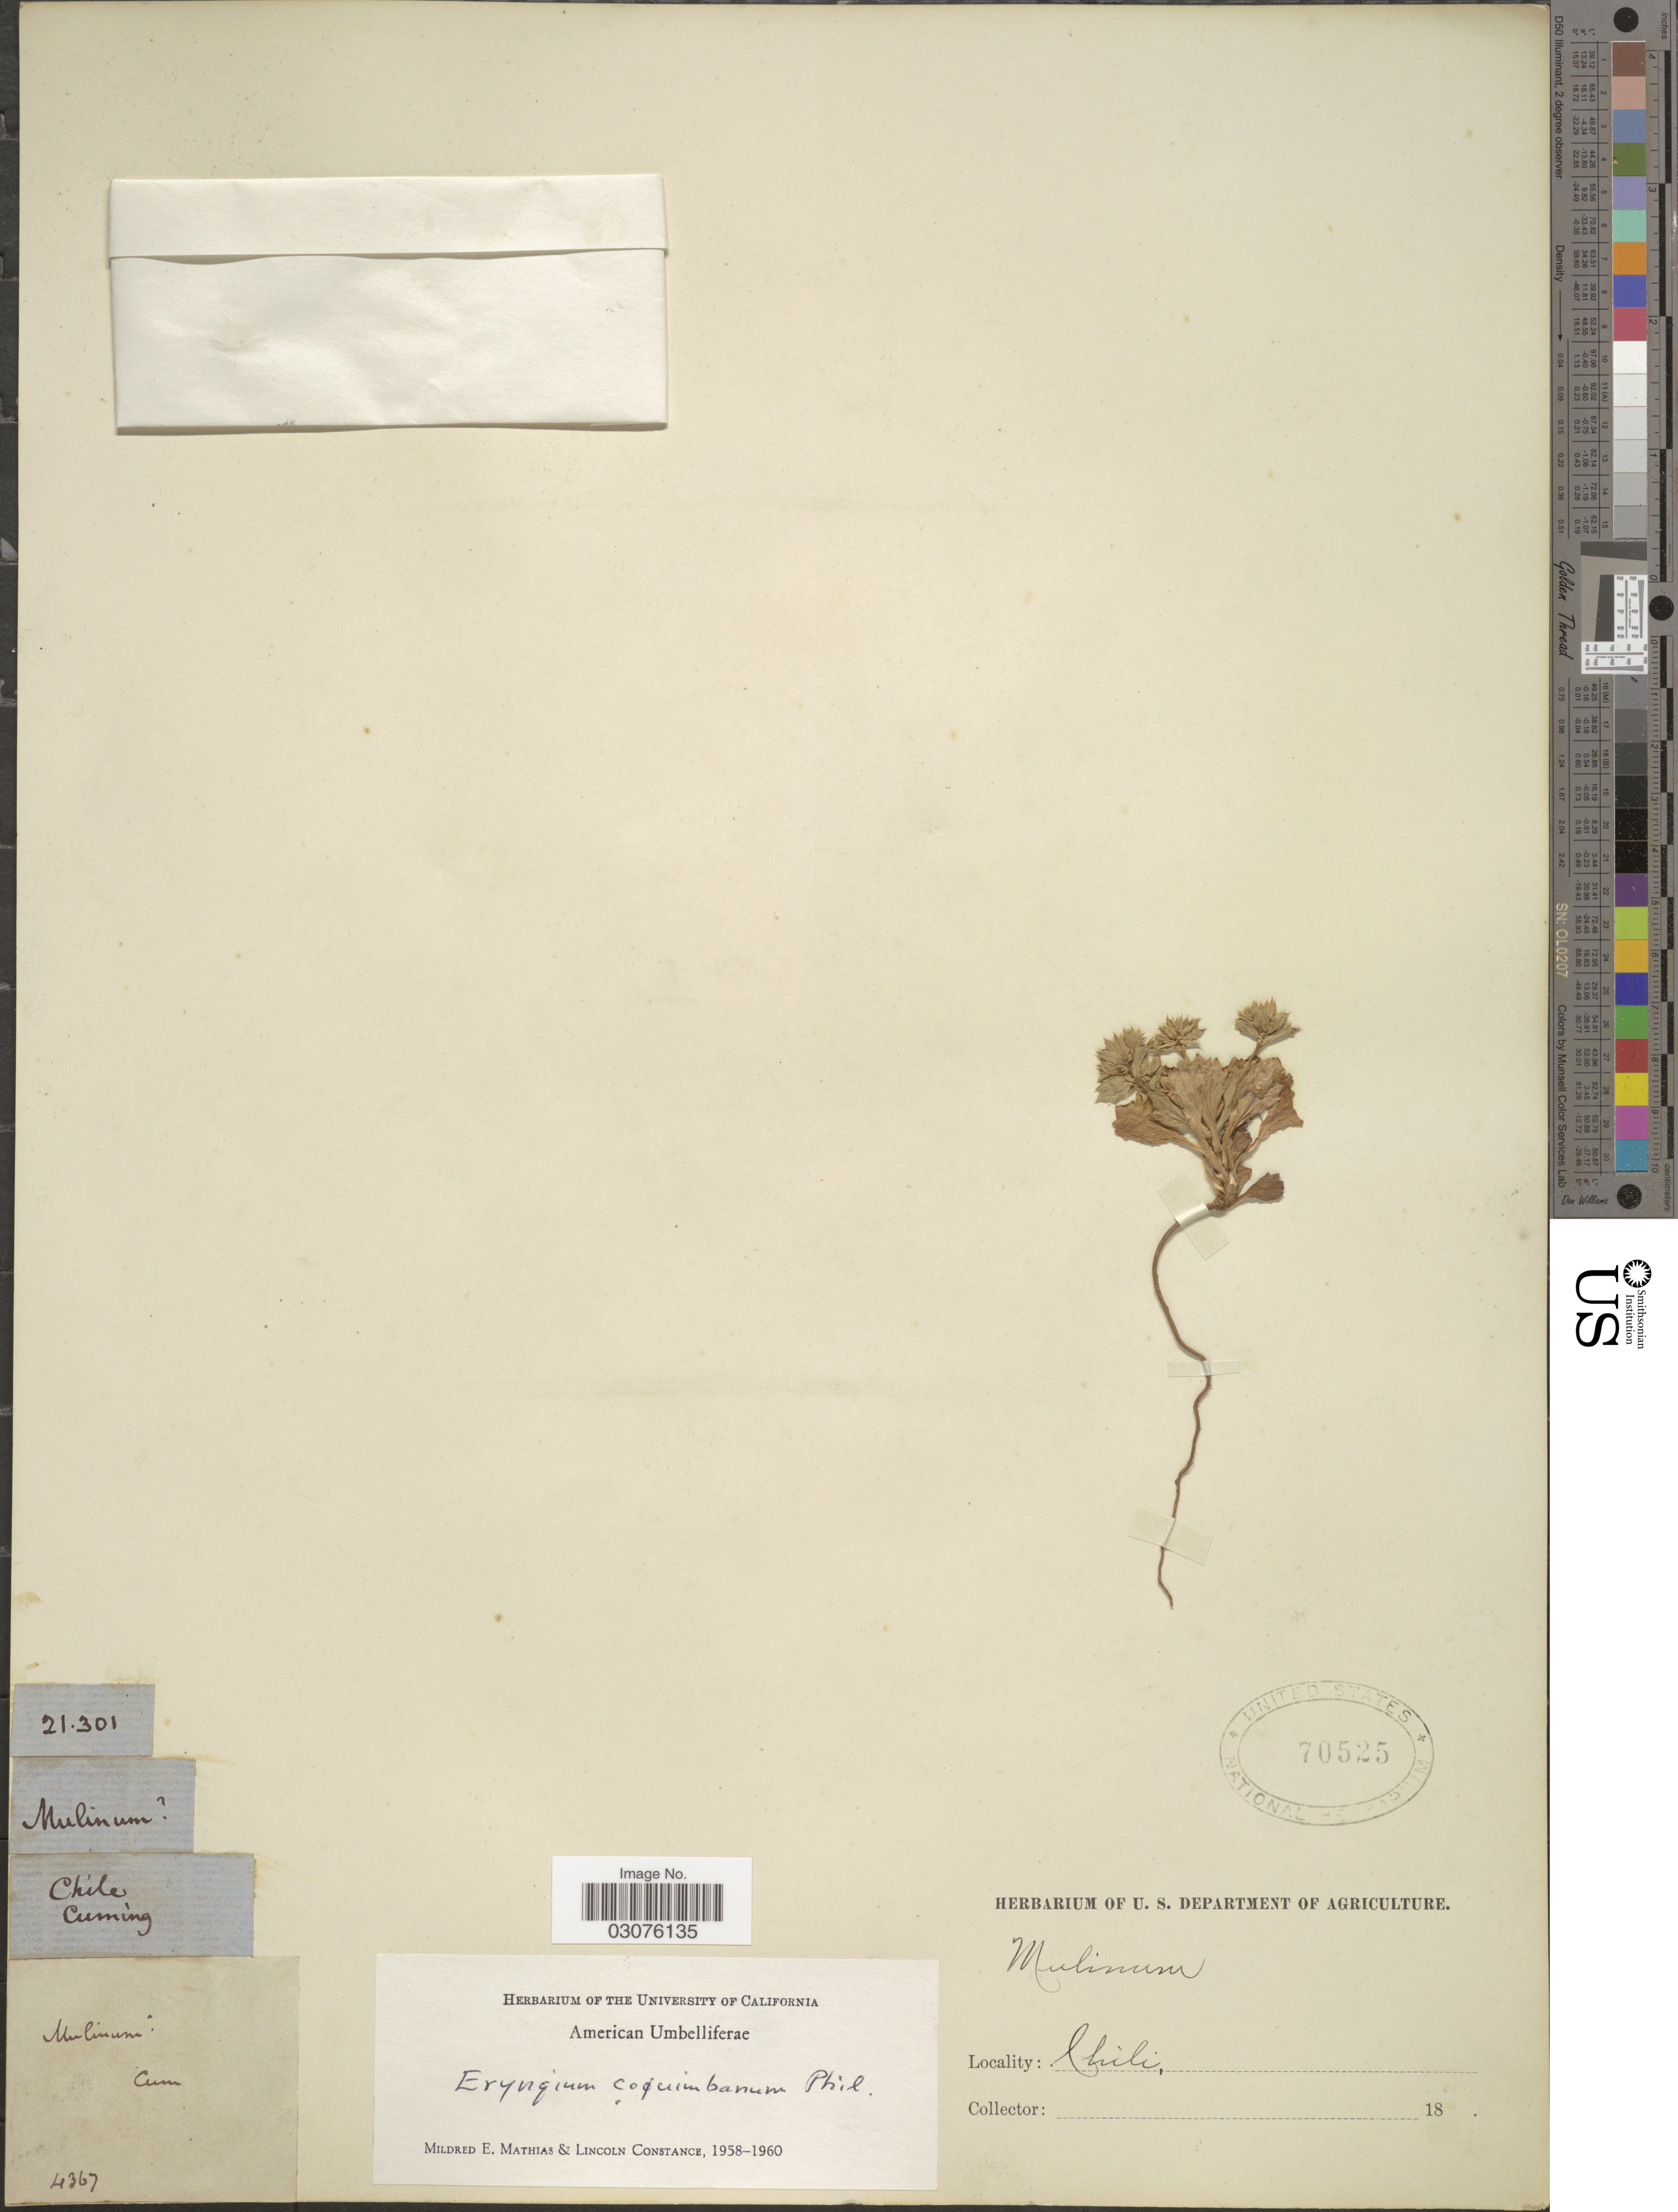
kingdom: Plantae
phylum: Tracheophyta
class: Magnoliopsida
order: Apiales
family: Apiaceae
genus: Eryngium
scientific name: Eryngium coquimbanum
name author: Phil.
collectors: -. Cuming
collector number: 4367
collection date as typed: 18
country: Chile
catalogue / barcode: US 70525